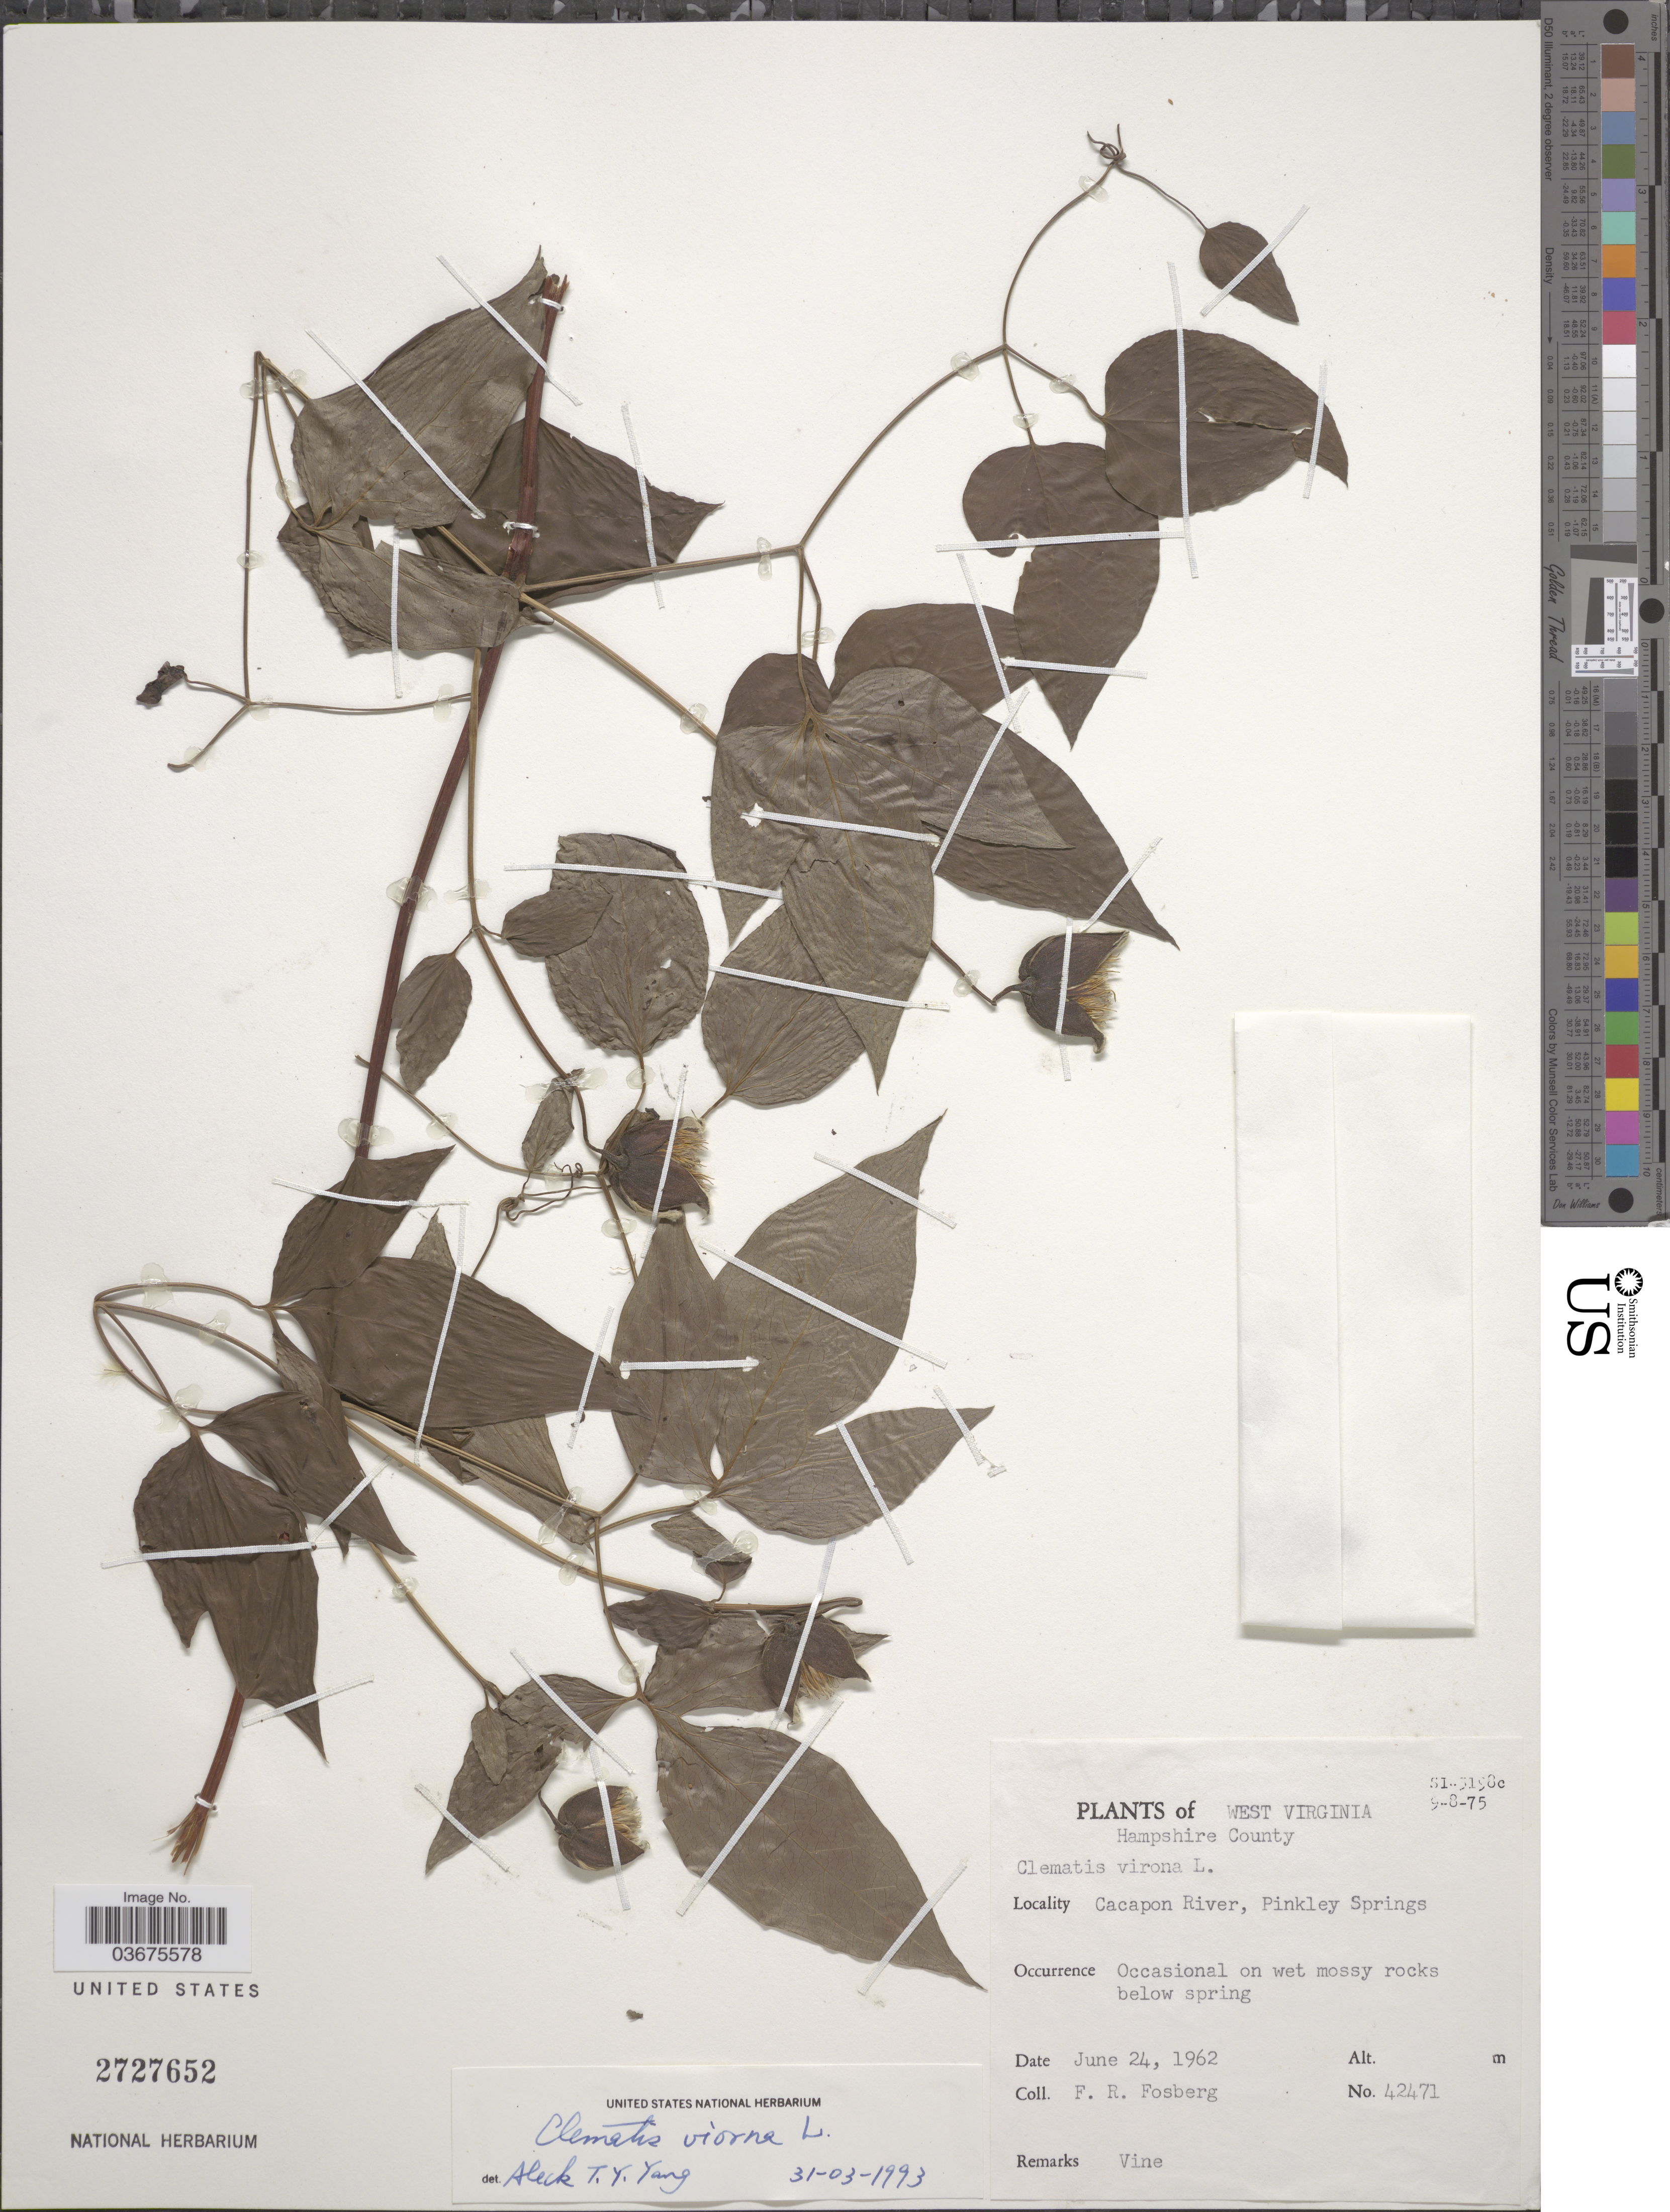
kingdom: Plantae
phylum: Tracheophyta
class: Magnoliopsida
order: Ranunculales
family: Ranunculaceae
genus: Clematis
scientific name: Clematis viorna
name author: L.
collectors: F. R. Fosberg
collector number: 42471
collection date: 1962-06-24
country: United States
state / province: West Virginia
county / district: Hampshire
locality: Hampshire County. Cacapon River, Pinkley Springs.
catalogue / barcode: US 2727652